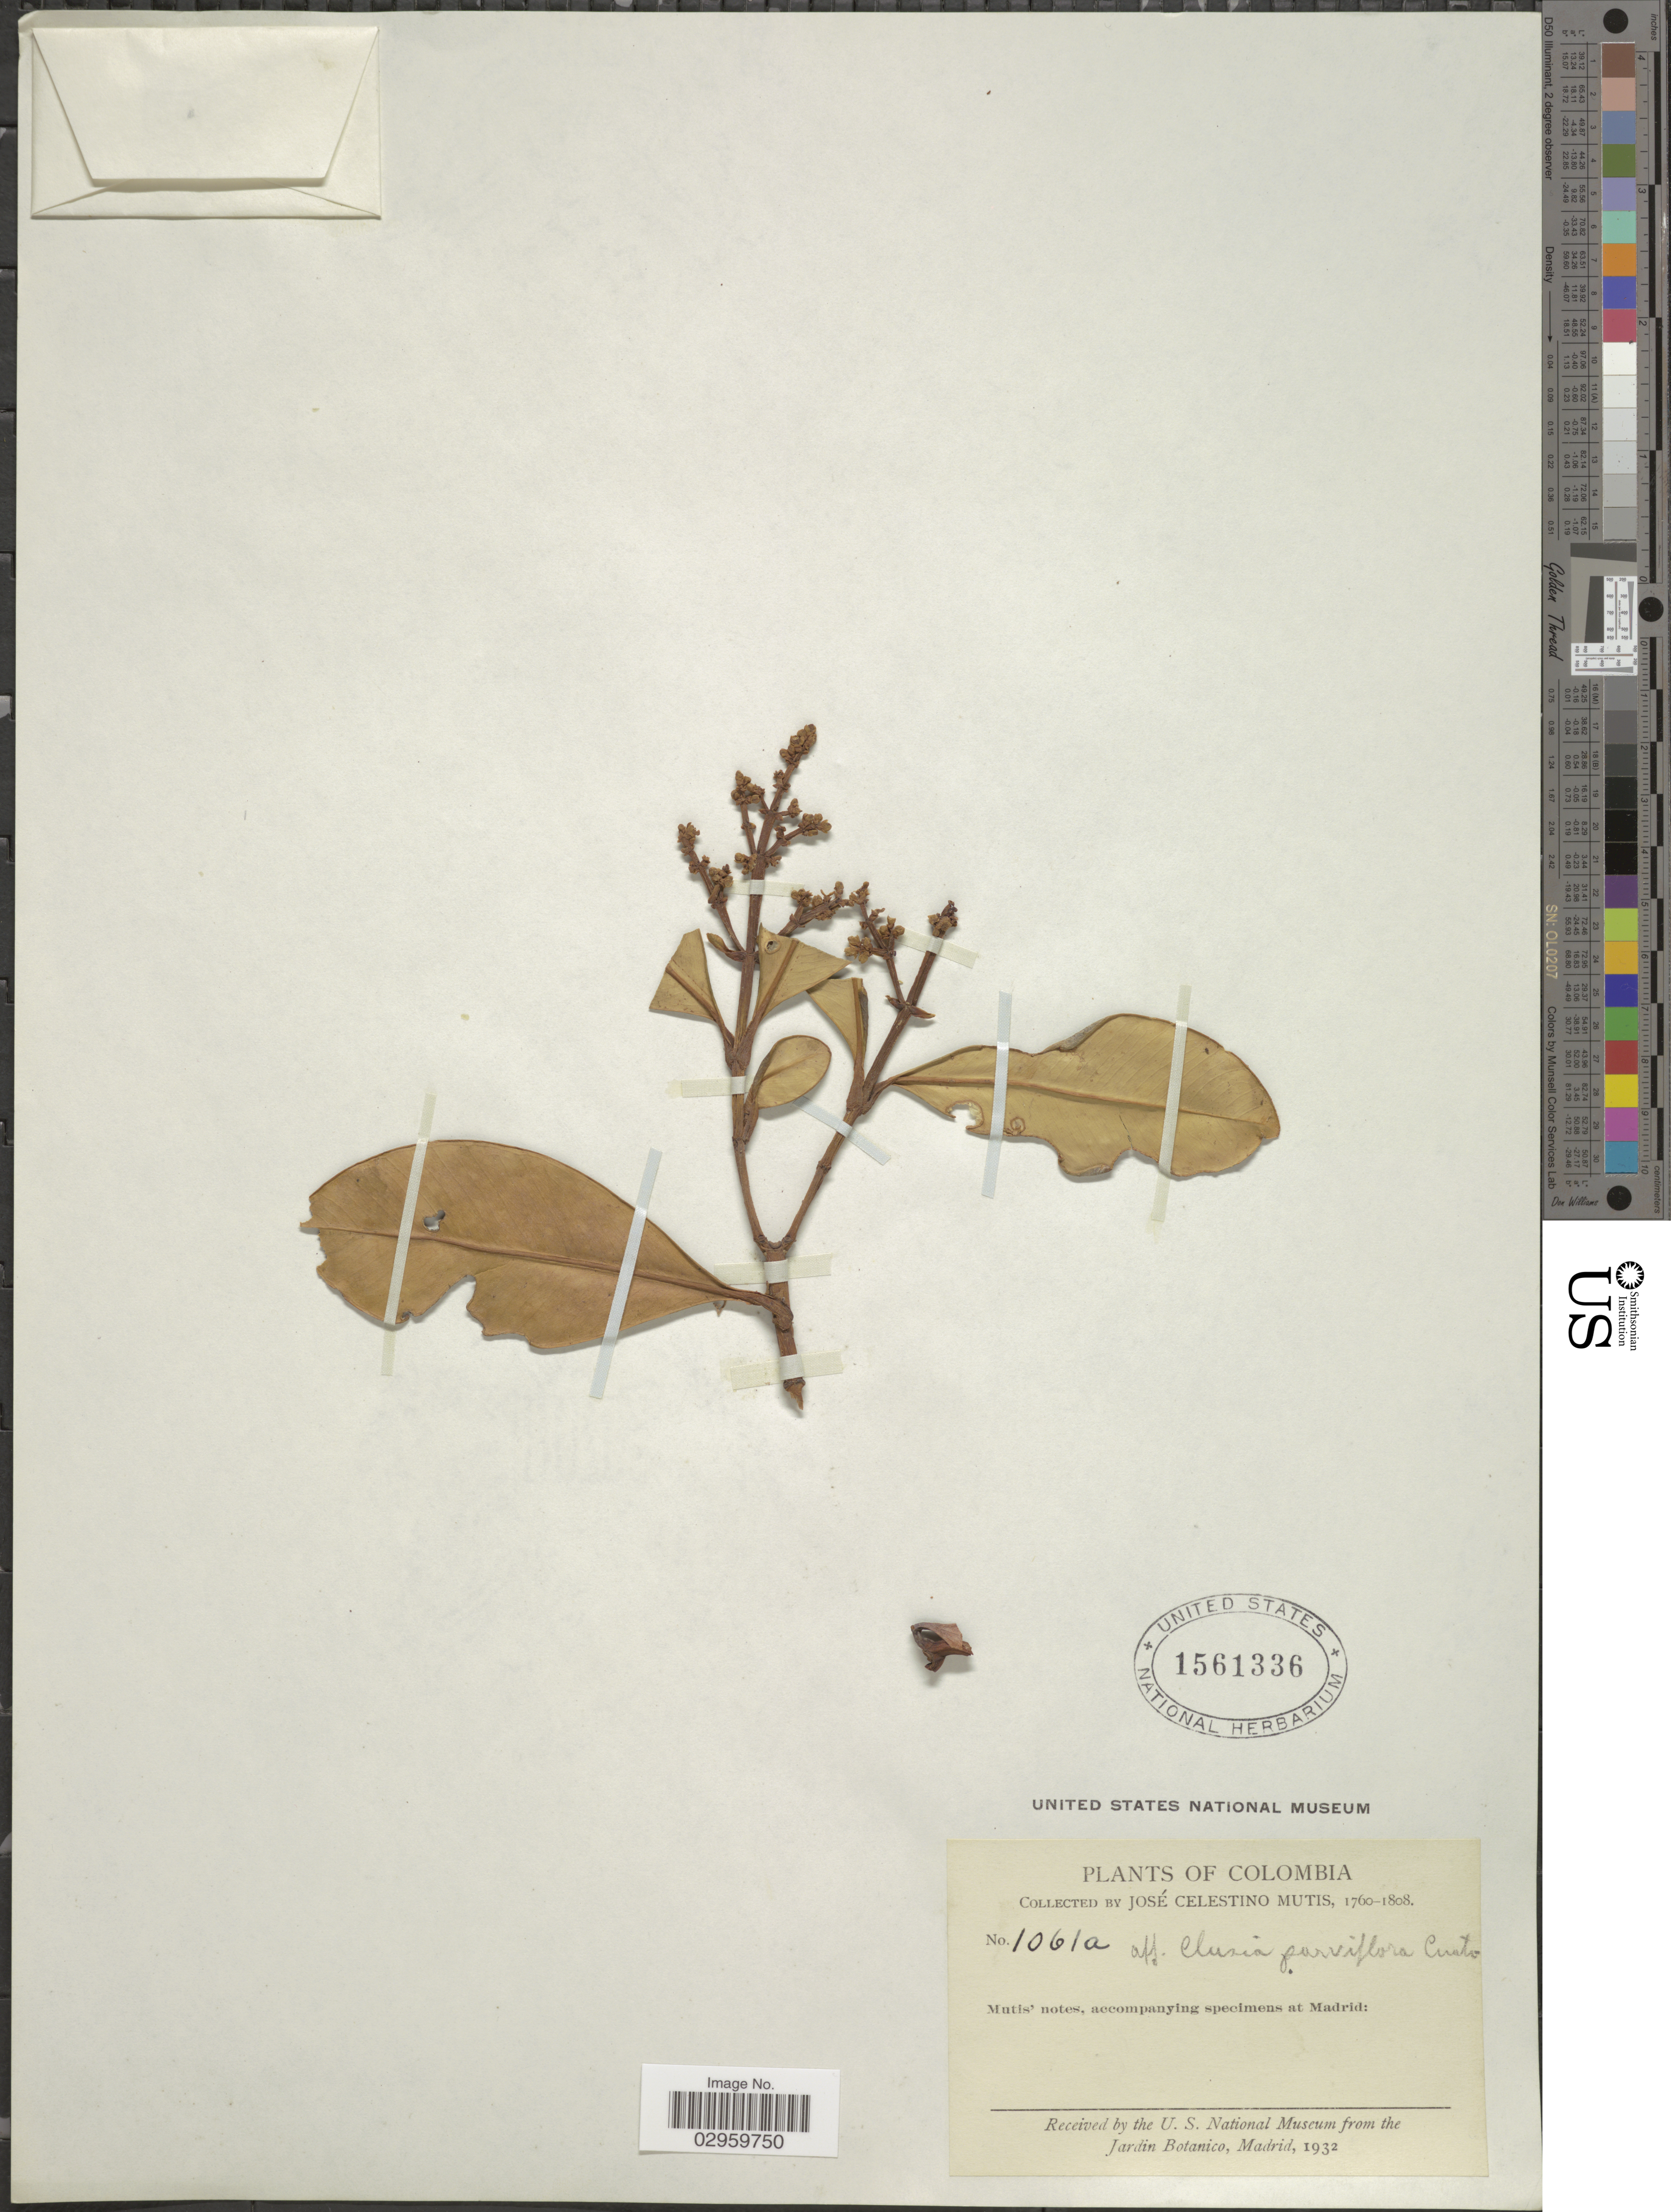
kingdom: Plantae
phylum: Tracheophyta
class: Magnoliopsida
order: Malpighiales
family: Clusiaceae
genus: Clusia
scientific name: Clusia penduliflora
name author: Engl.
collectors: J. C. B. Mutis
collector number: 1061a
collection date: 1760/1808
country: Colombia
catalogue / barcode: US 1561336